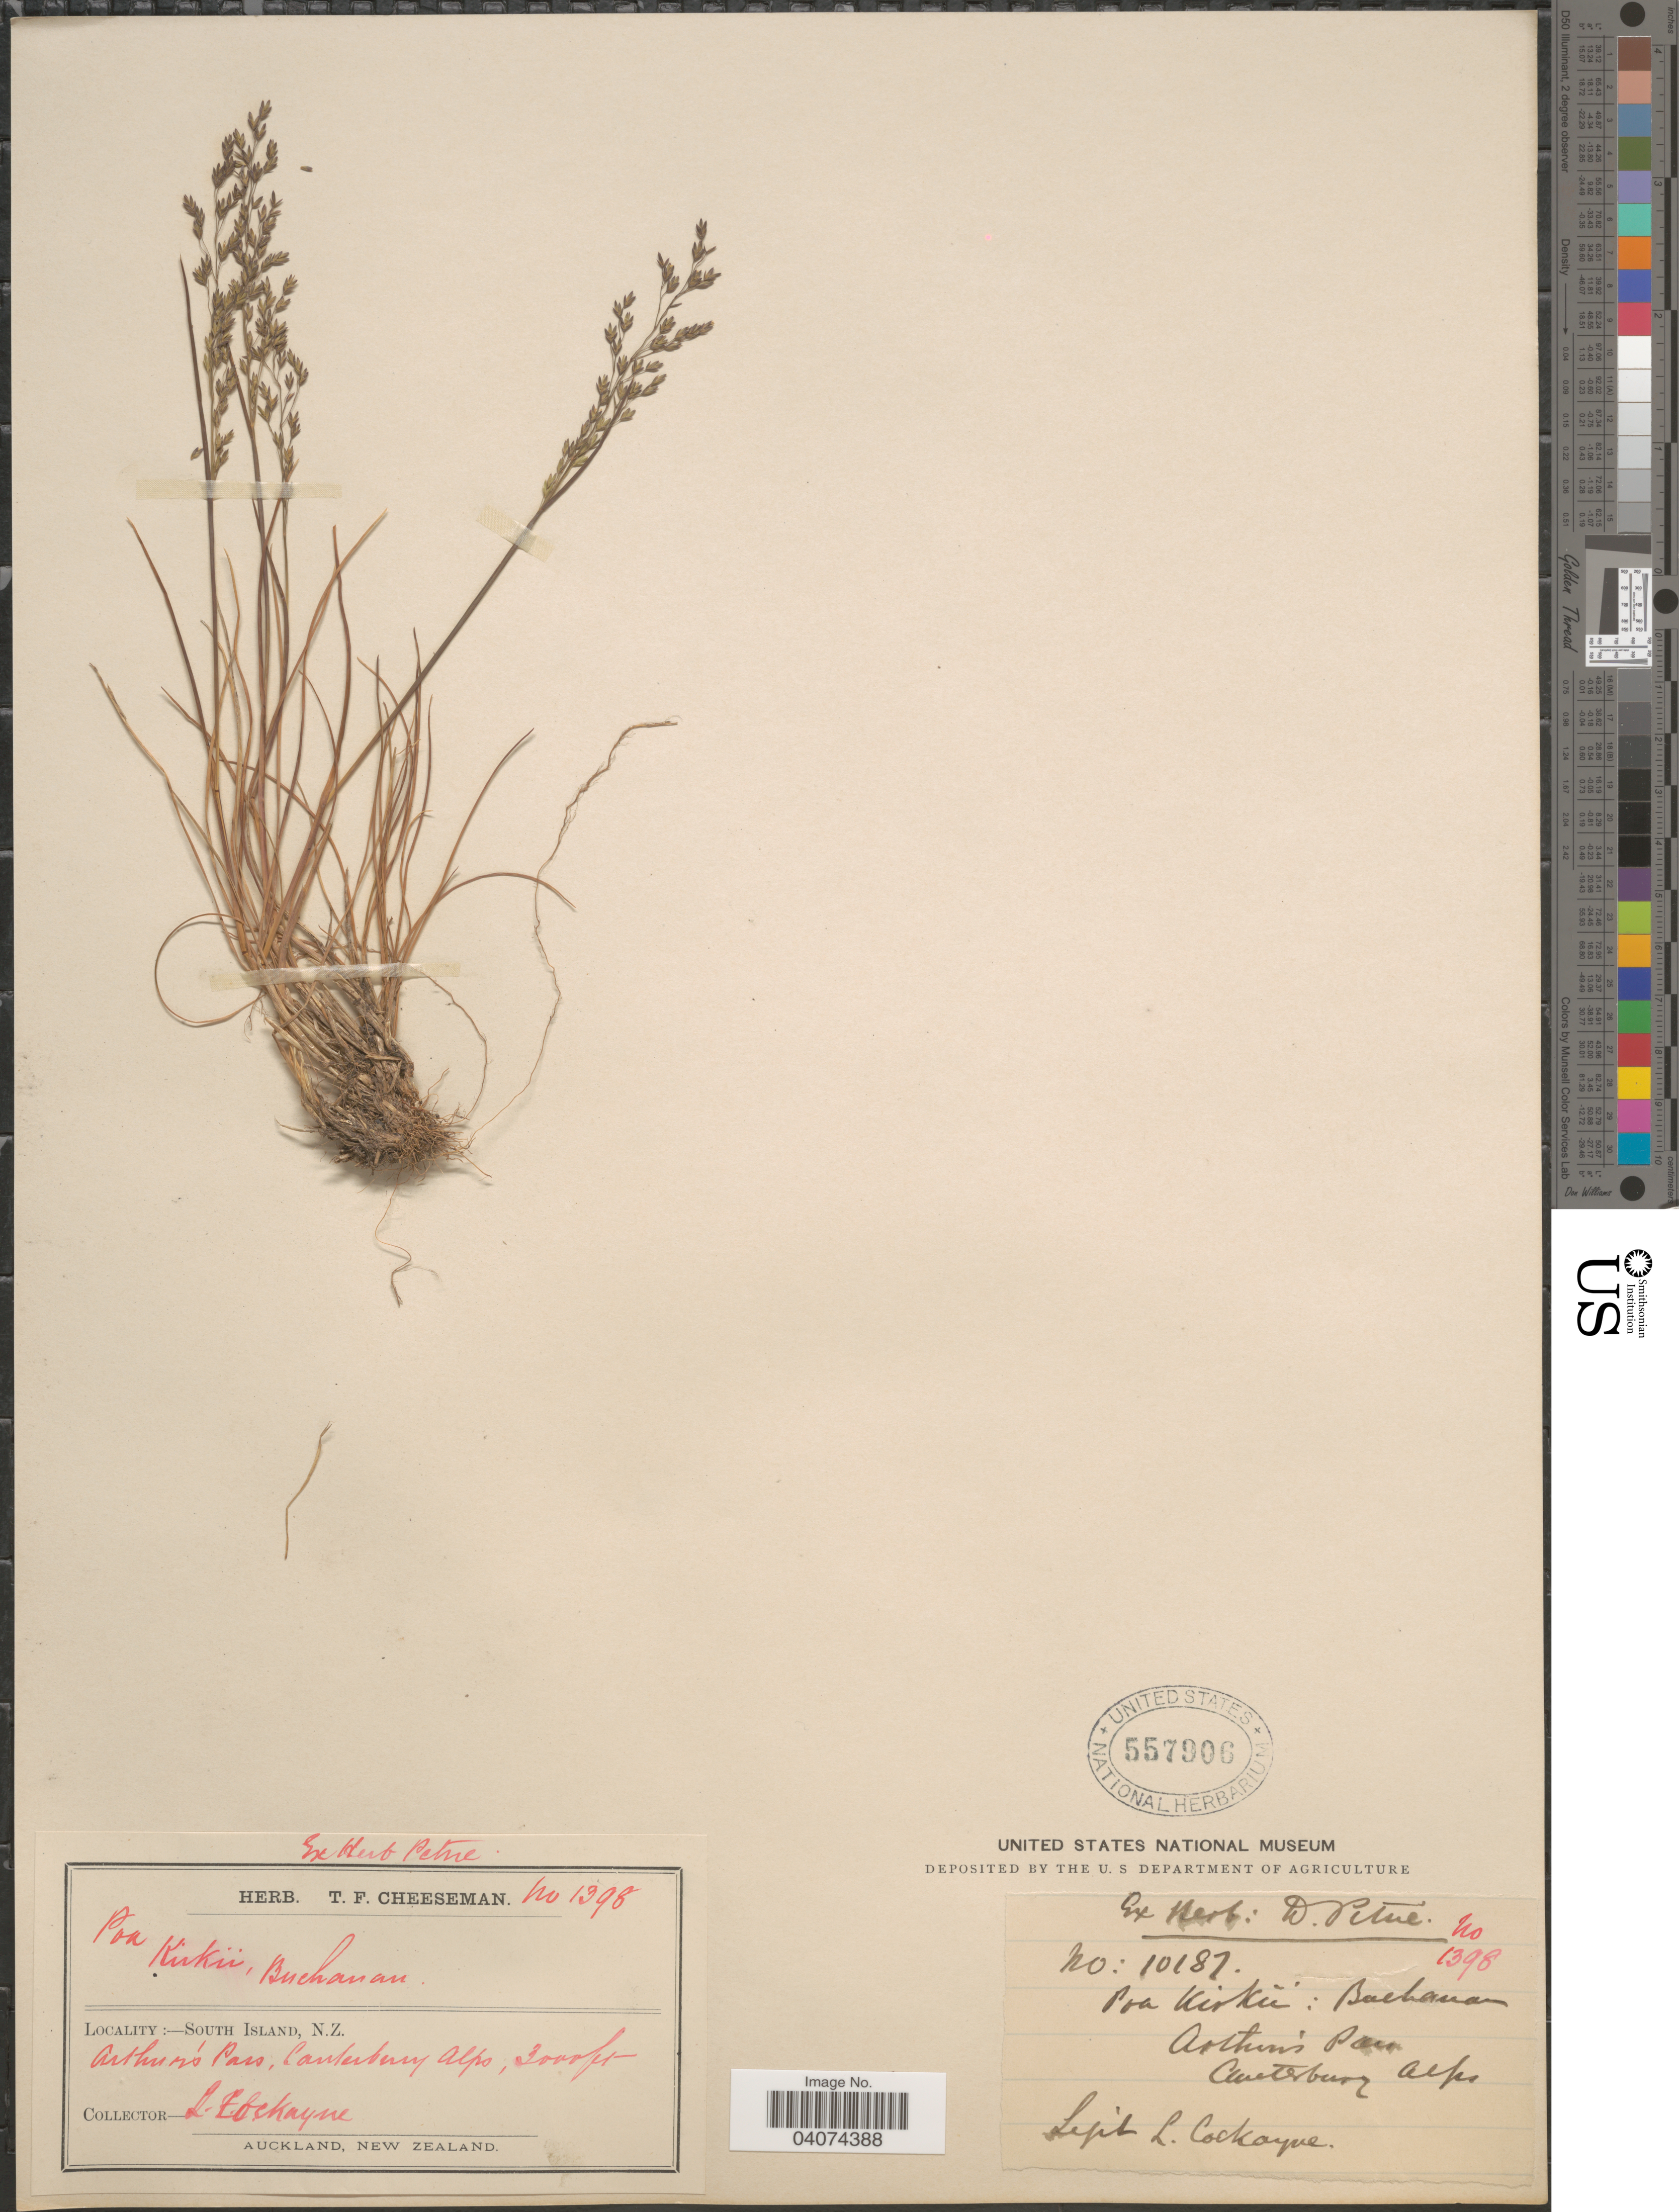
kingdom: Plantae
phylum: Tracheophyta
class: Liliopsida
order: Poales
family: Poaceae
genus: Poa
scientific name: Poa kirkii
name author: Buchanan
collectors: L. Cockayne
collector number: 1398/10187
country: New Zealand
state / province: Canterbury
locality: South Island. Arthur's Pass, Canterbury Alps.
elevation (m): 914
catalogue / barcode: US 557906